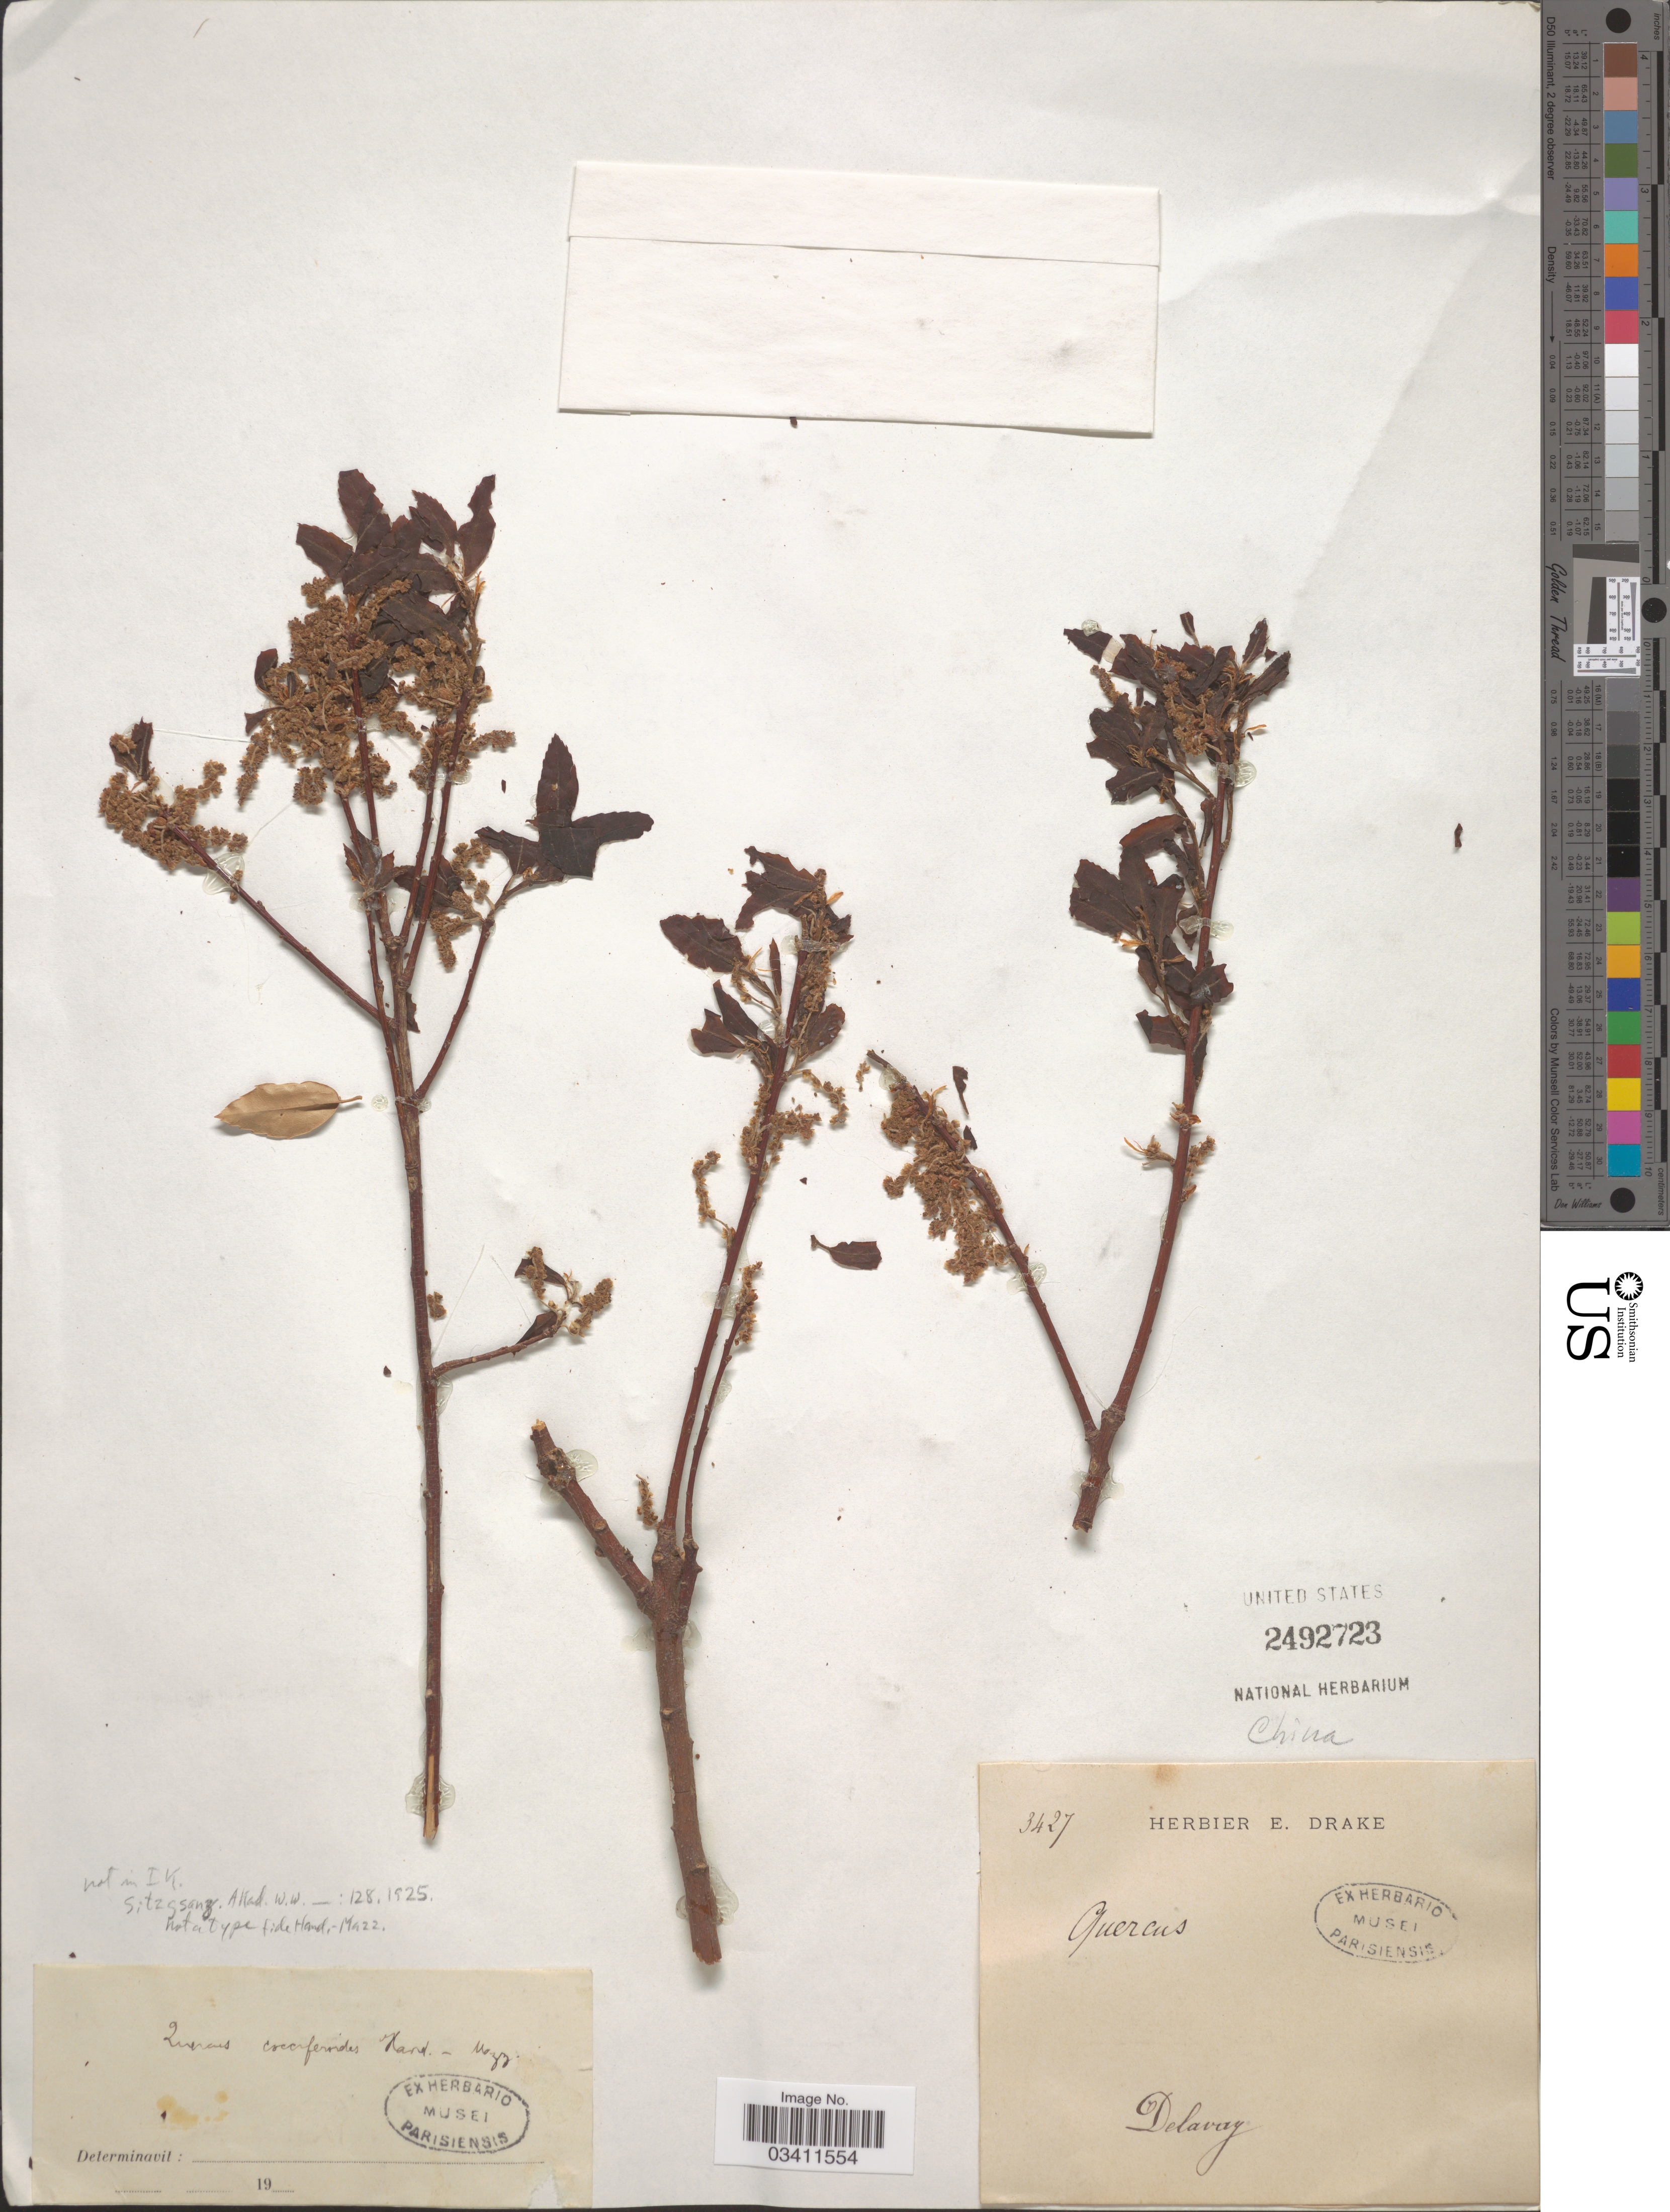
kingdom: Plantae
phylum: Tracheophyta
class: Magnoliopsida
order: Fagales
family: Fagaceae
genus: Quercus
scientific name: Quercus cocciferoides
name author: Hand.-Mazz.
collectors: Delavay, --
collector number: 3427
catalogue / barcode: US 2492723